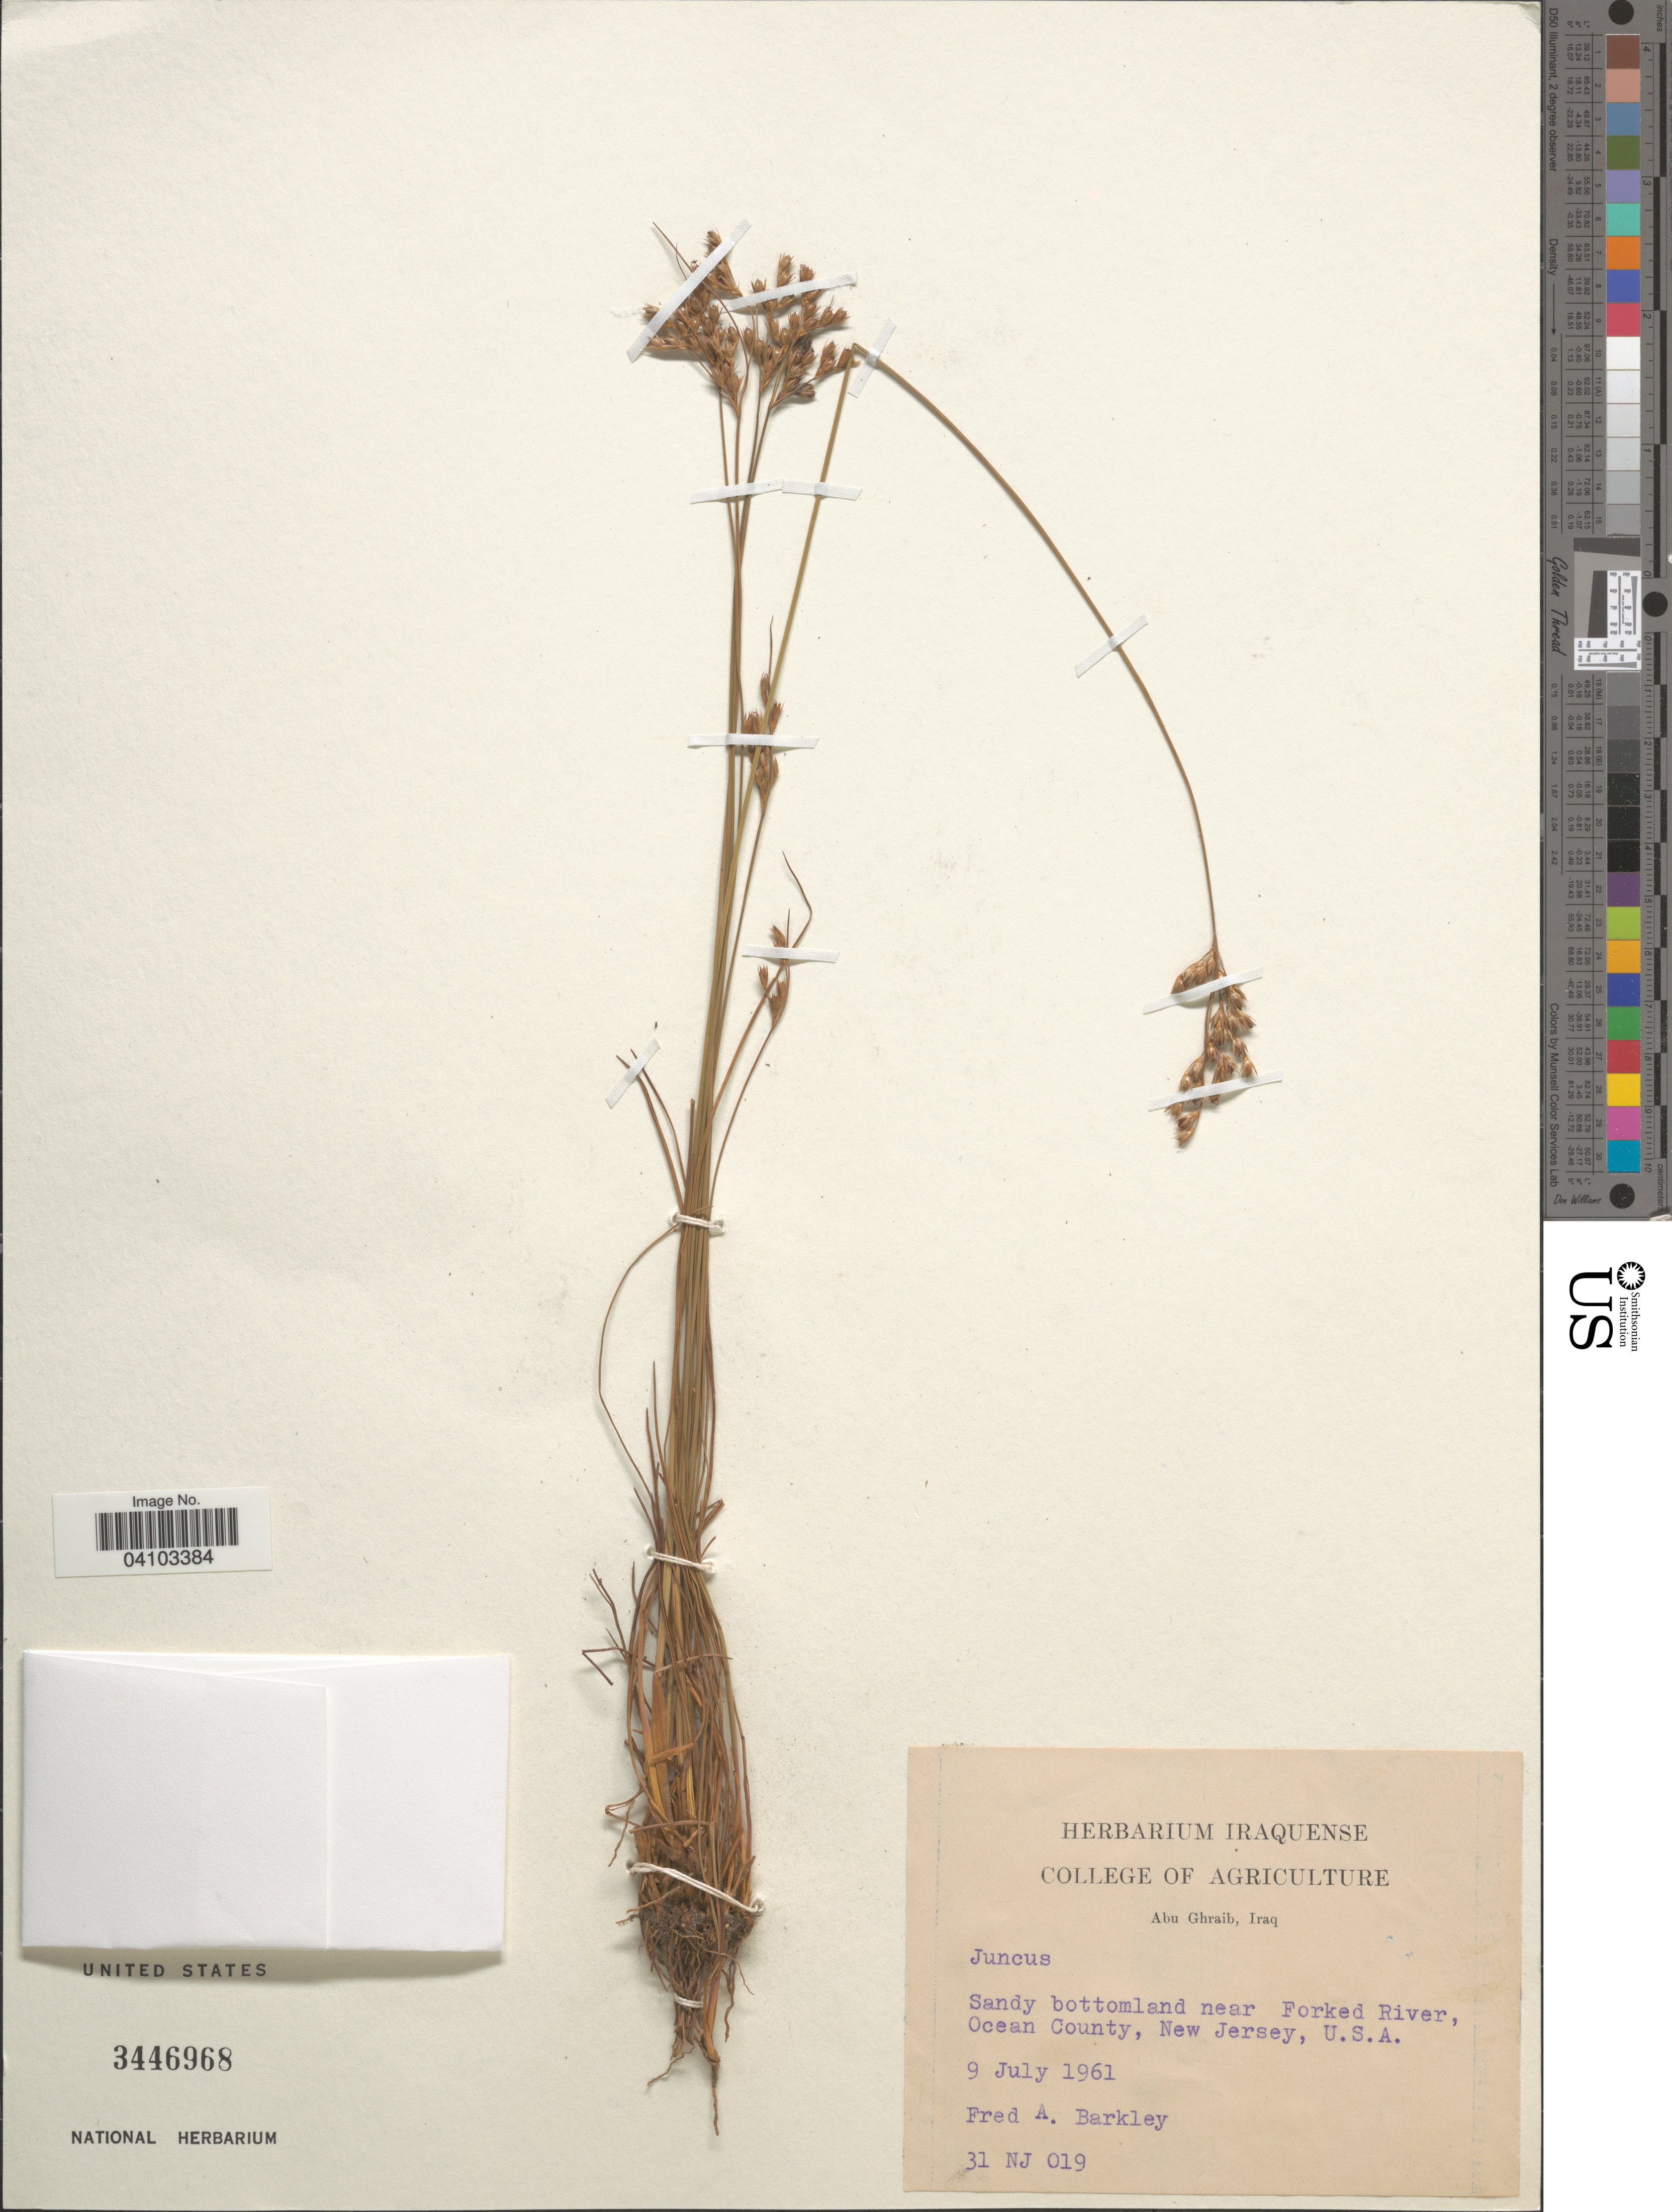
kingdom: Plantae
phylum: Tracheophyta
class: Liliopsida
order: Poales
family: Juncaceae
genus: Juncus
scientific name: Juncus sp.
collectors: F. A. Barkley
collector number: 31NH019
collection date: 1961-07-09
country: United States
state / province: New Jersey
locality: Near Forked River, Ocean County.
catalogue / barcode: US 3446968